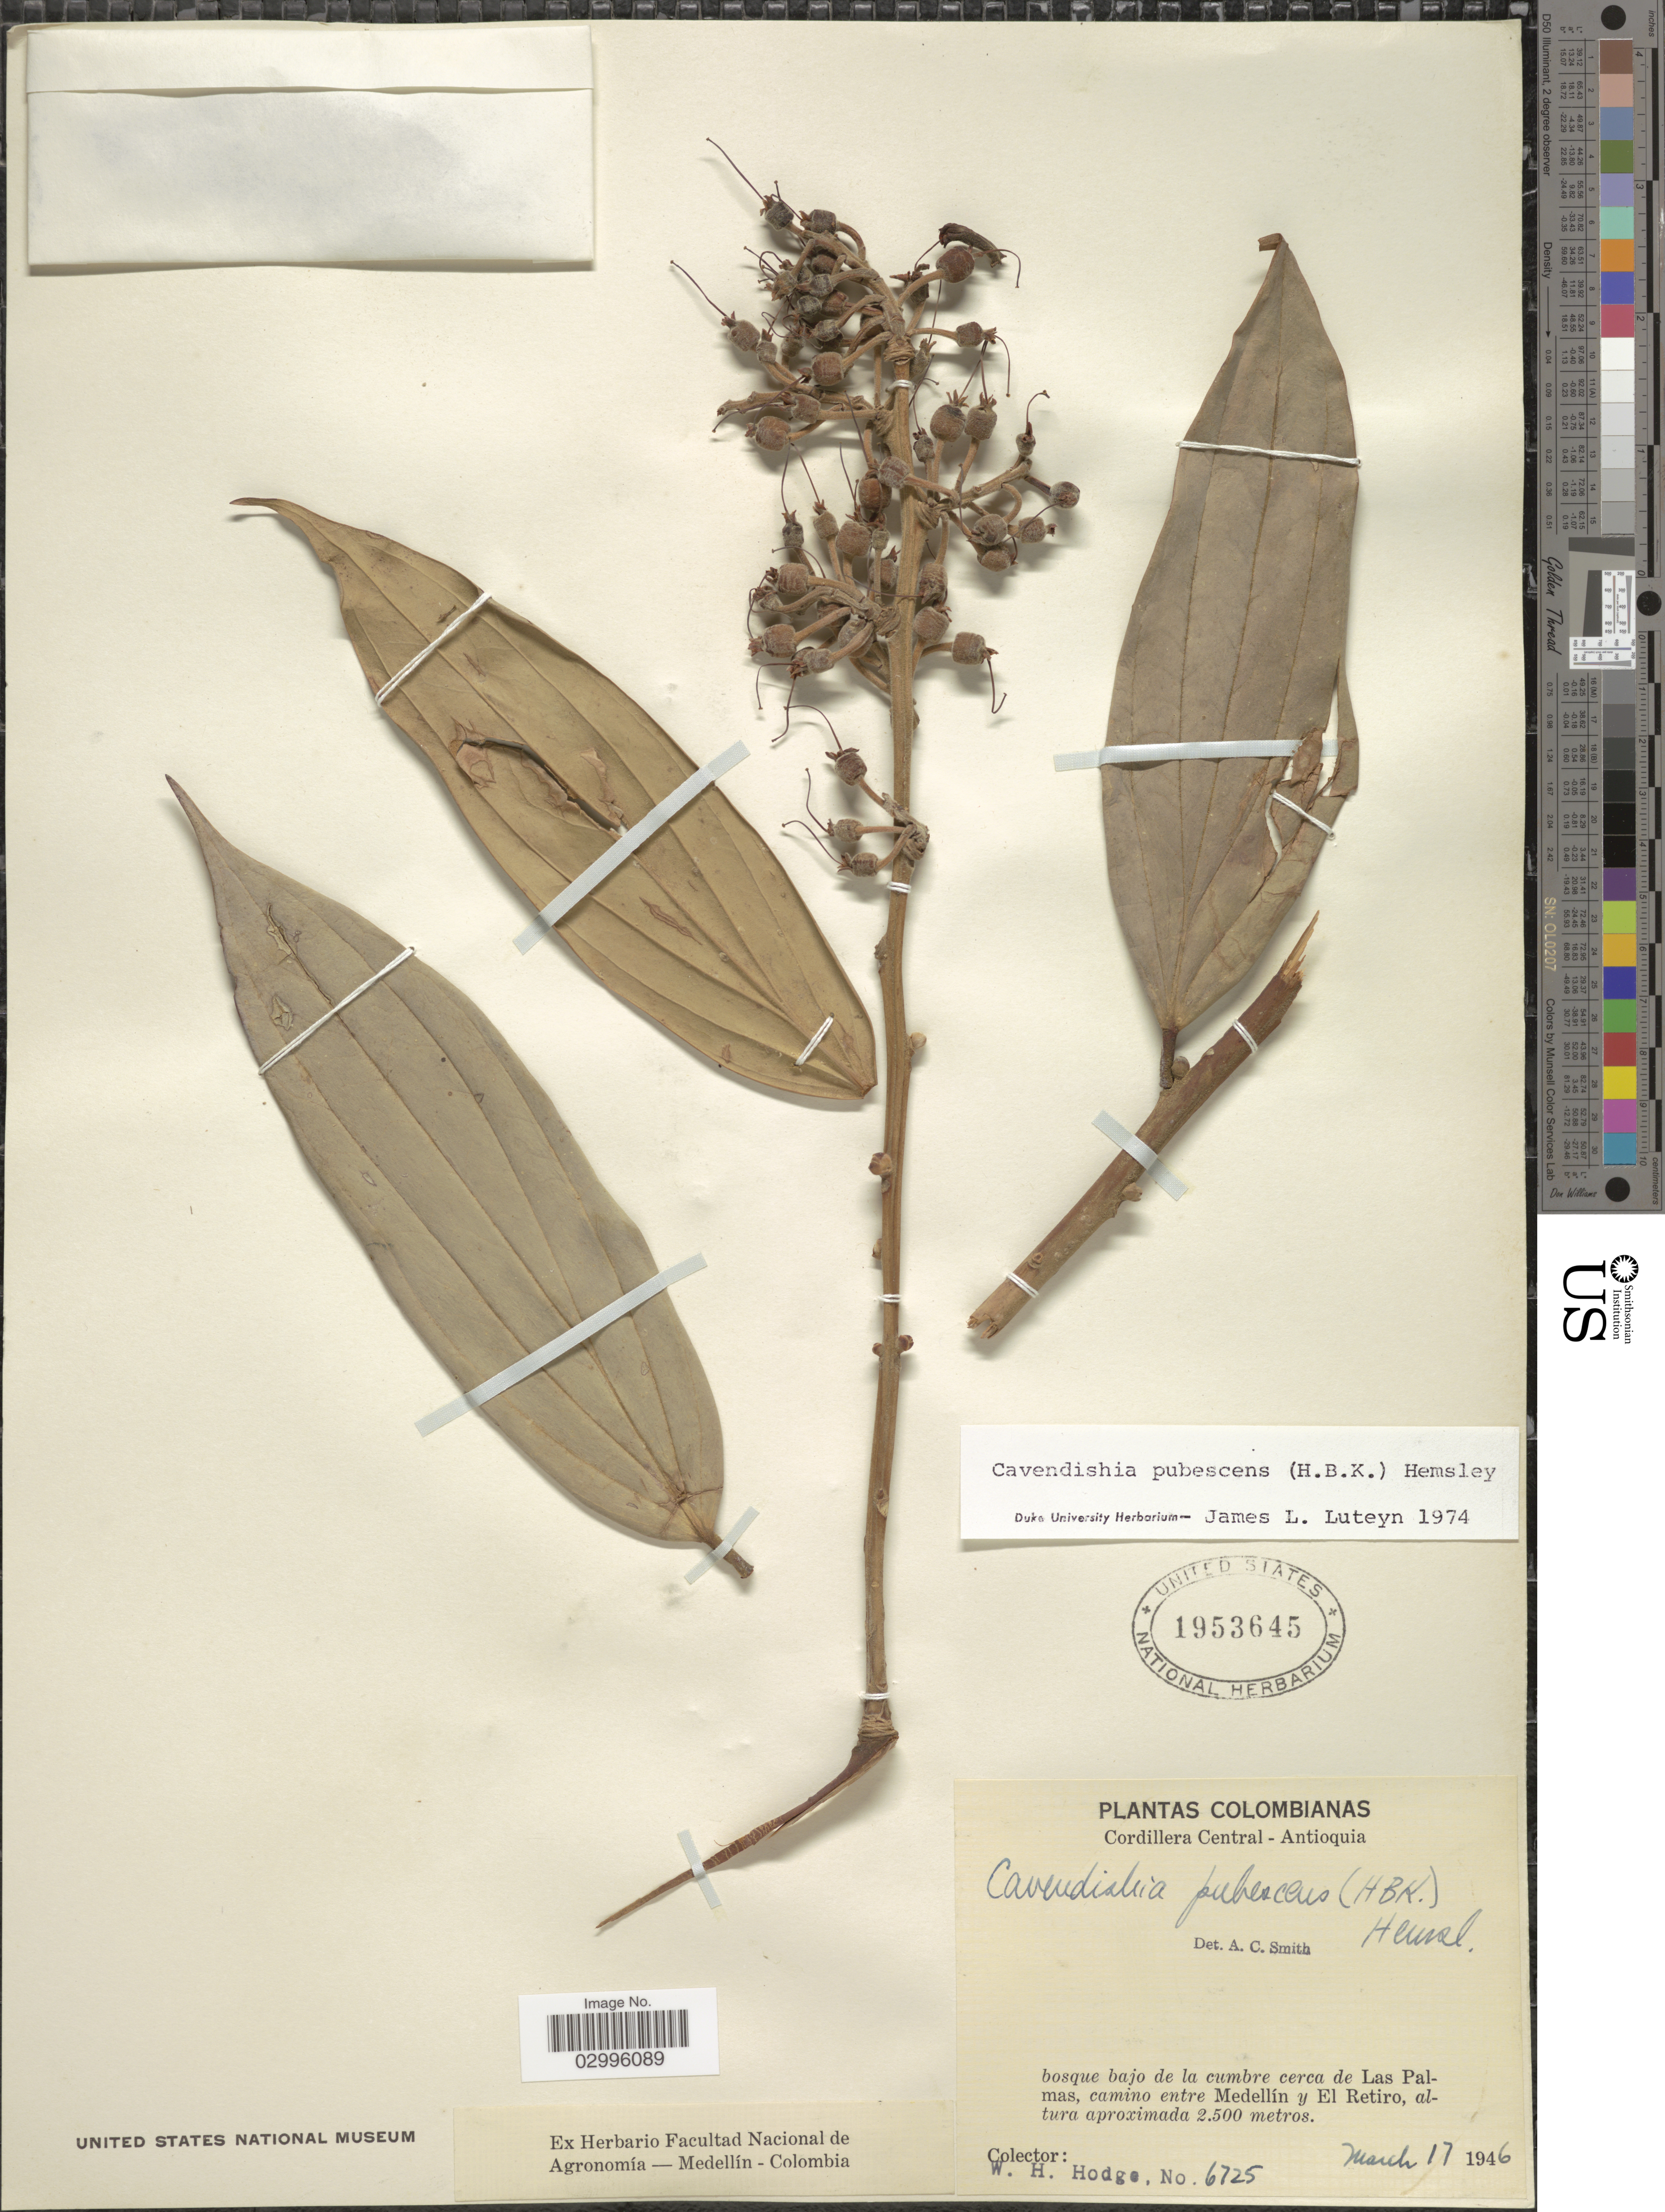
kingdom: Plantae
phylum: Tracheophyta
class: Magnoliopsida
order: Ericales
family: Ericaceae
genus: Cavendishia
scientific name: Cavendishia pubescens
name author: (Kunth) Hemsl.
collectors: W. Hodge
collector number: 6725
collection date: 1946-03-17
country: Colombia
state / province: Antioquia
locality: Cordillera Central, bosque bajo de la cumbre cerca de Las Palmas, camino entre Medellín y El Retiro.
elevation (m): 2500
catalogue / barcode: US 1953645